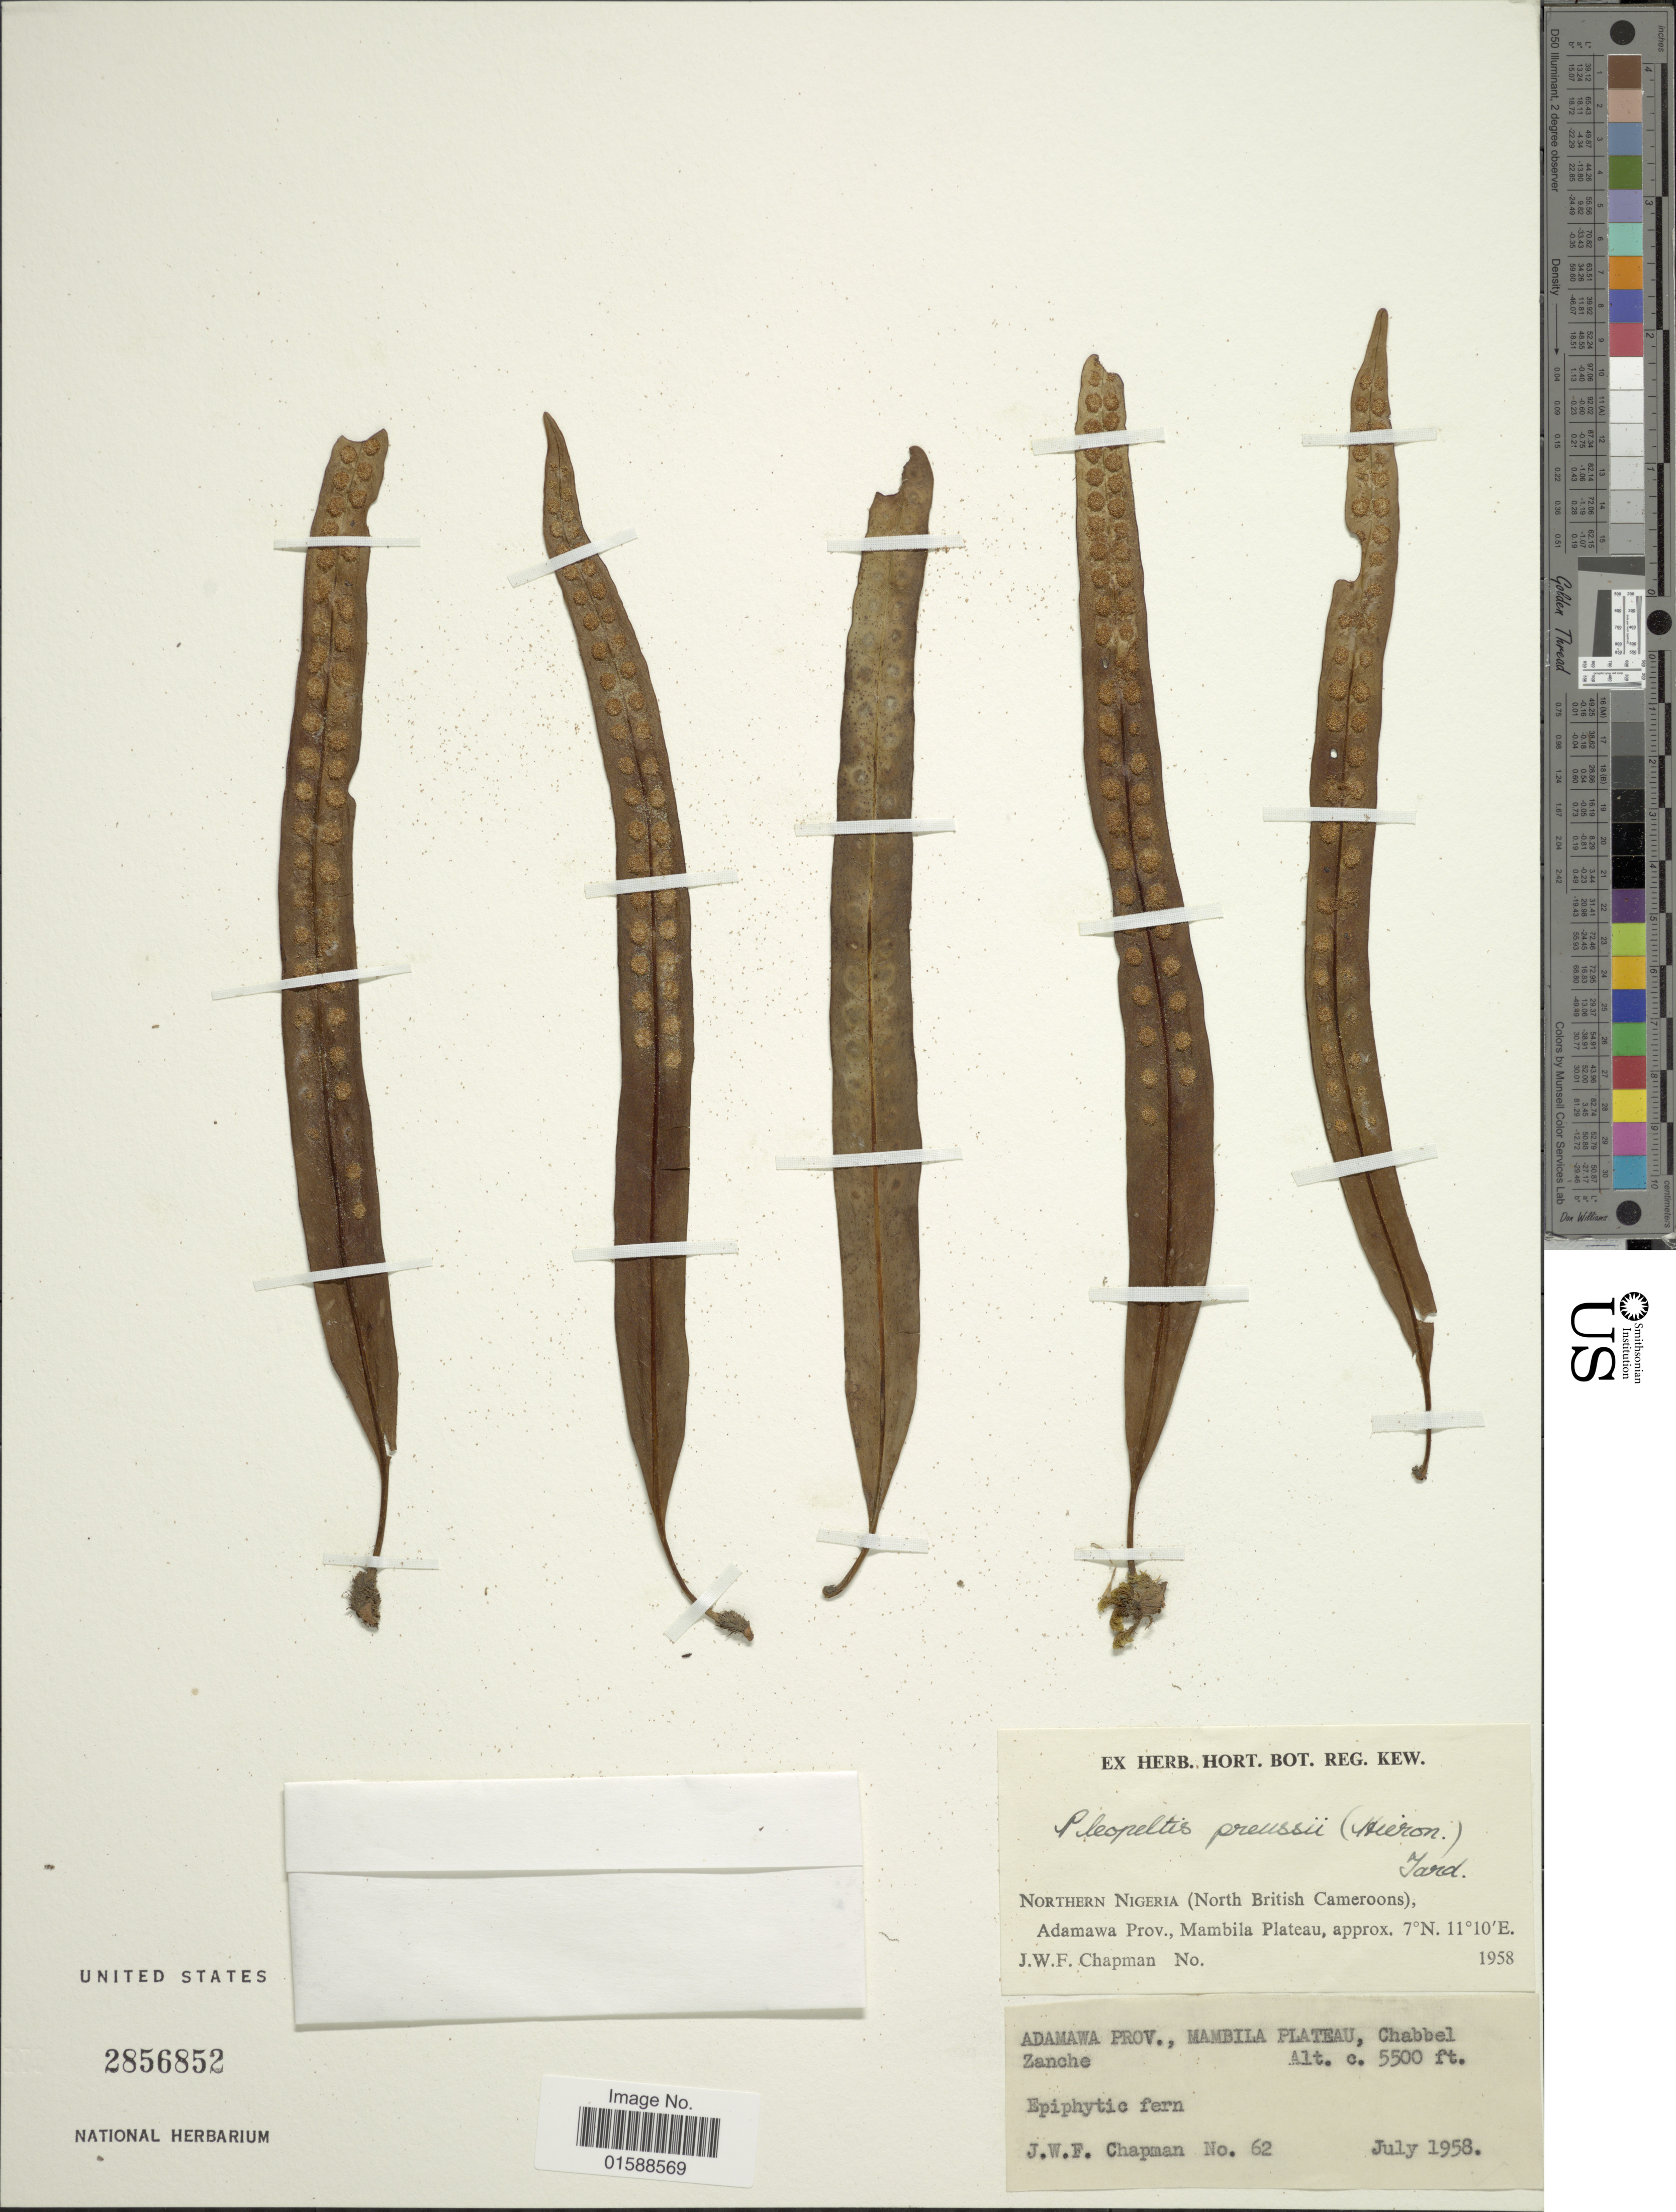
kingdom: Plantae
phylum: Tracheophyta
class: Polypodiopsida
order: Polypodiales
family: Polypodiaceae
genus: Lepisorus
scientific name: Lepisorus excavatus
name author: (Bory ex Willd.) Ching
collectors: J. Chapman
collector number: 62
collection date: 1958-07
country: Nigeria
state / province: Adamawa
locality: Northern Nigeria (North British Cameroons). Mambila Plateau, Chabbel Zanche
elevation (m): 1676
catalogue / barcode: US 2856852